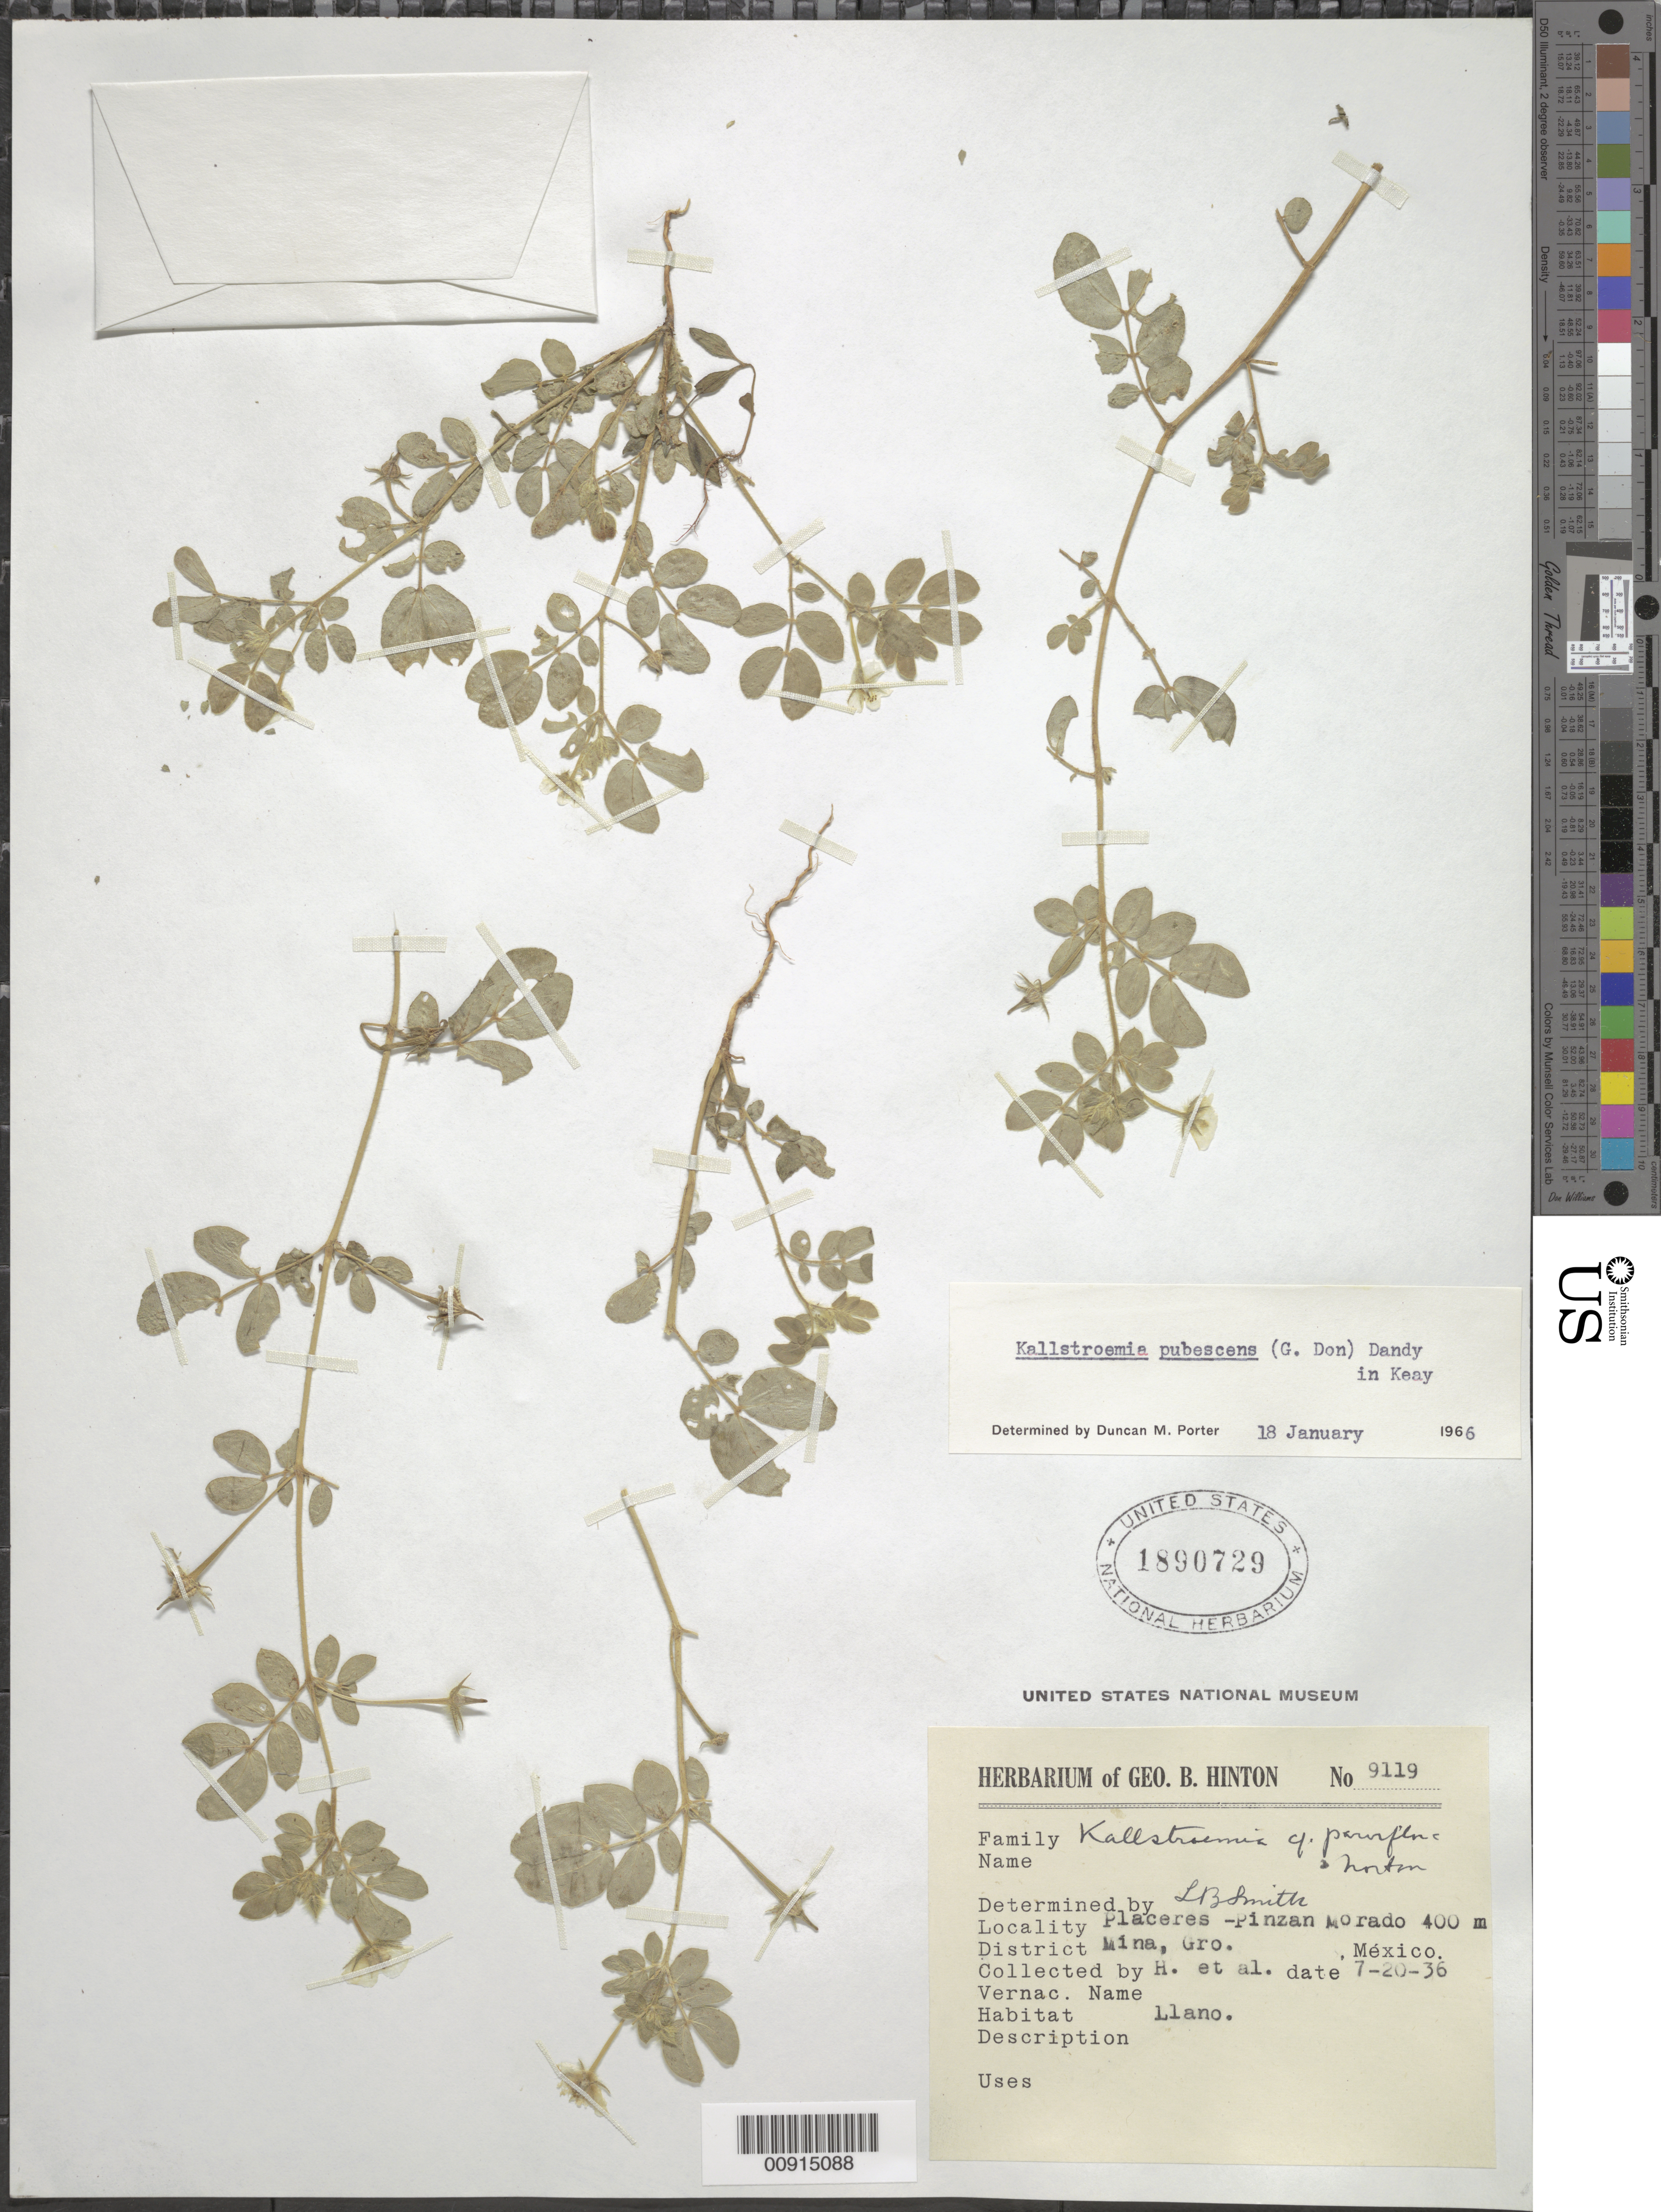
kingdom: Plantae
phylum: Tracheophyta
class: Magnoliopsida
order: Zygophyllales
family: Zygophyllaceae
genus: Kallstroemia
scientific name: Kallstroemia pubescens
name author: (G. Don) Dandy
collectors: G. B. Hinton & et al.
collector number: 9119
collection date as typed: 20 Jul 1936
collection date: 1936-07-20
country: Mexico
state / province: Guerrero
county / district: Mina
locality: Placeres - Pinzan Morado, District Mina, Guerrero.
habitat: Llano.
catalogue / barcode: US 1890729